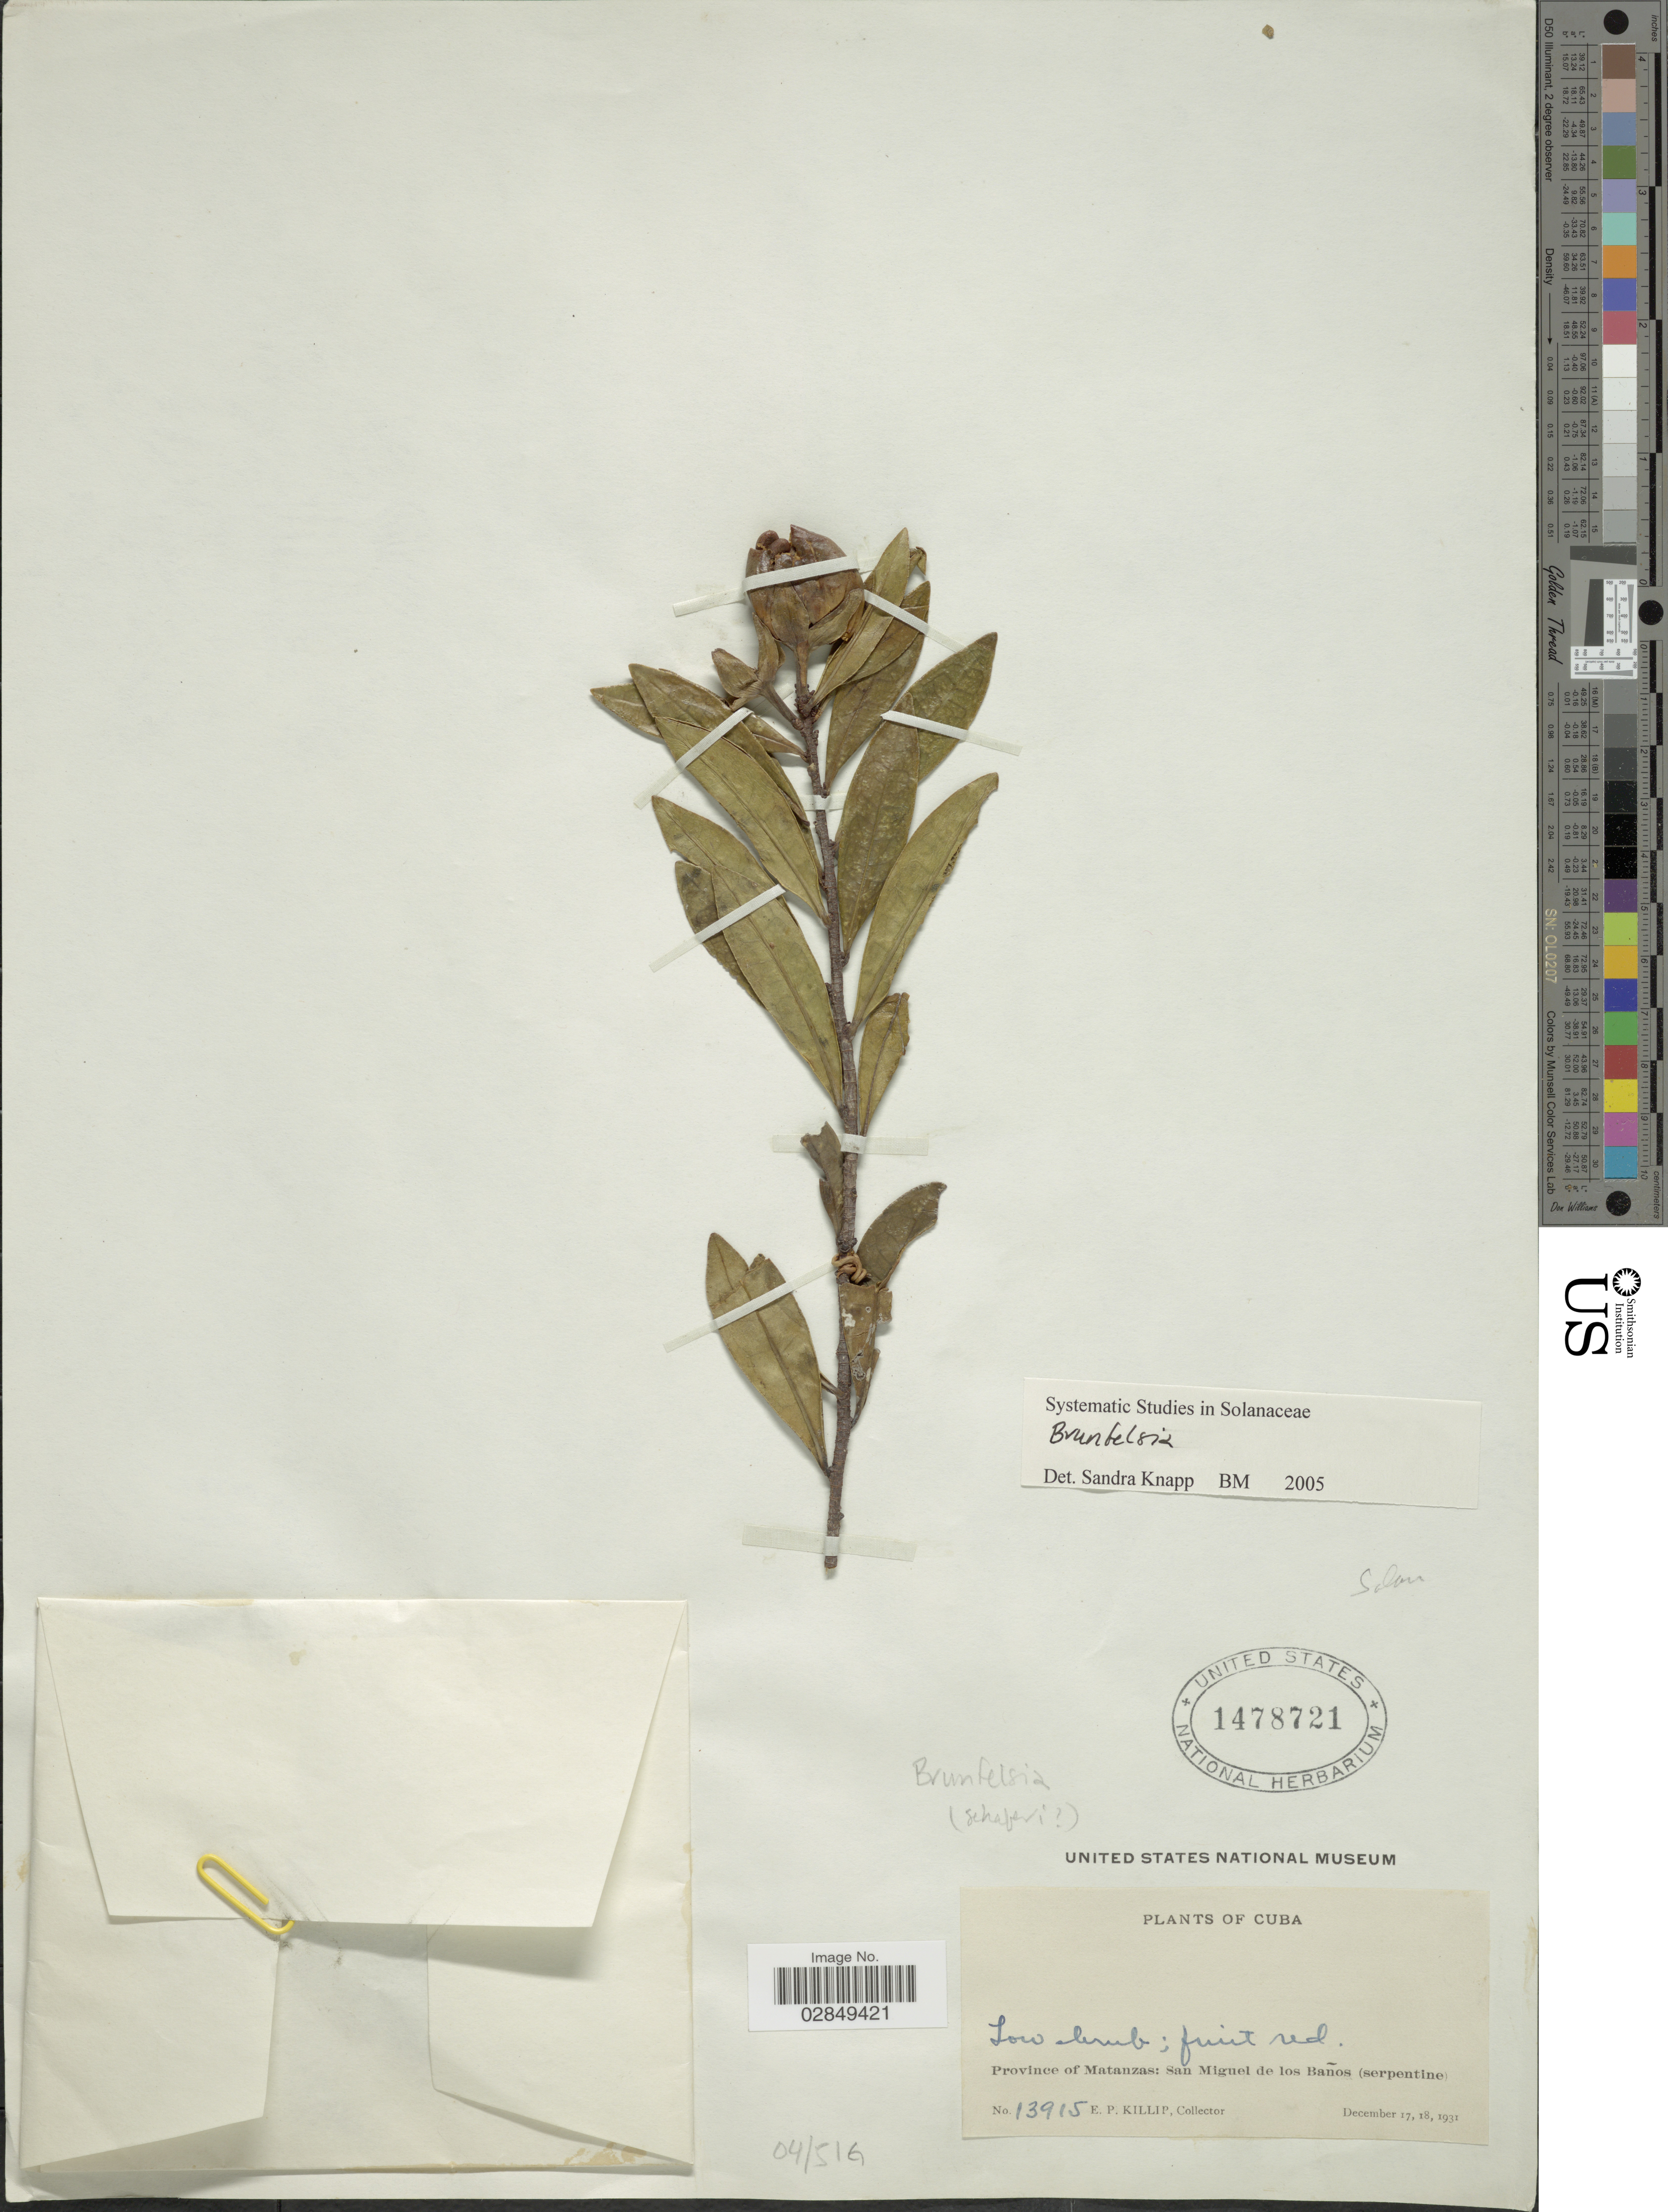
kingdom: Plantae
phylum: Tracheophyta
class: Magnoliopsida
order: Solanales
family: Solanaceae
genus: Brunfelsia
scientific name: Brunfelsia sp.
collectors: E. P. Killip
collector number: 13915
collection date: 1931-12-17/1931-12-18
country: Cuba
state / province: Matanzas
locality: San Miguel de los Baños (serpentine).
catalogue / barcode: US 1478721